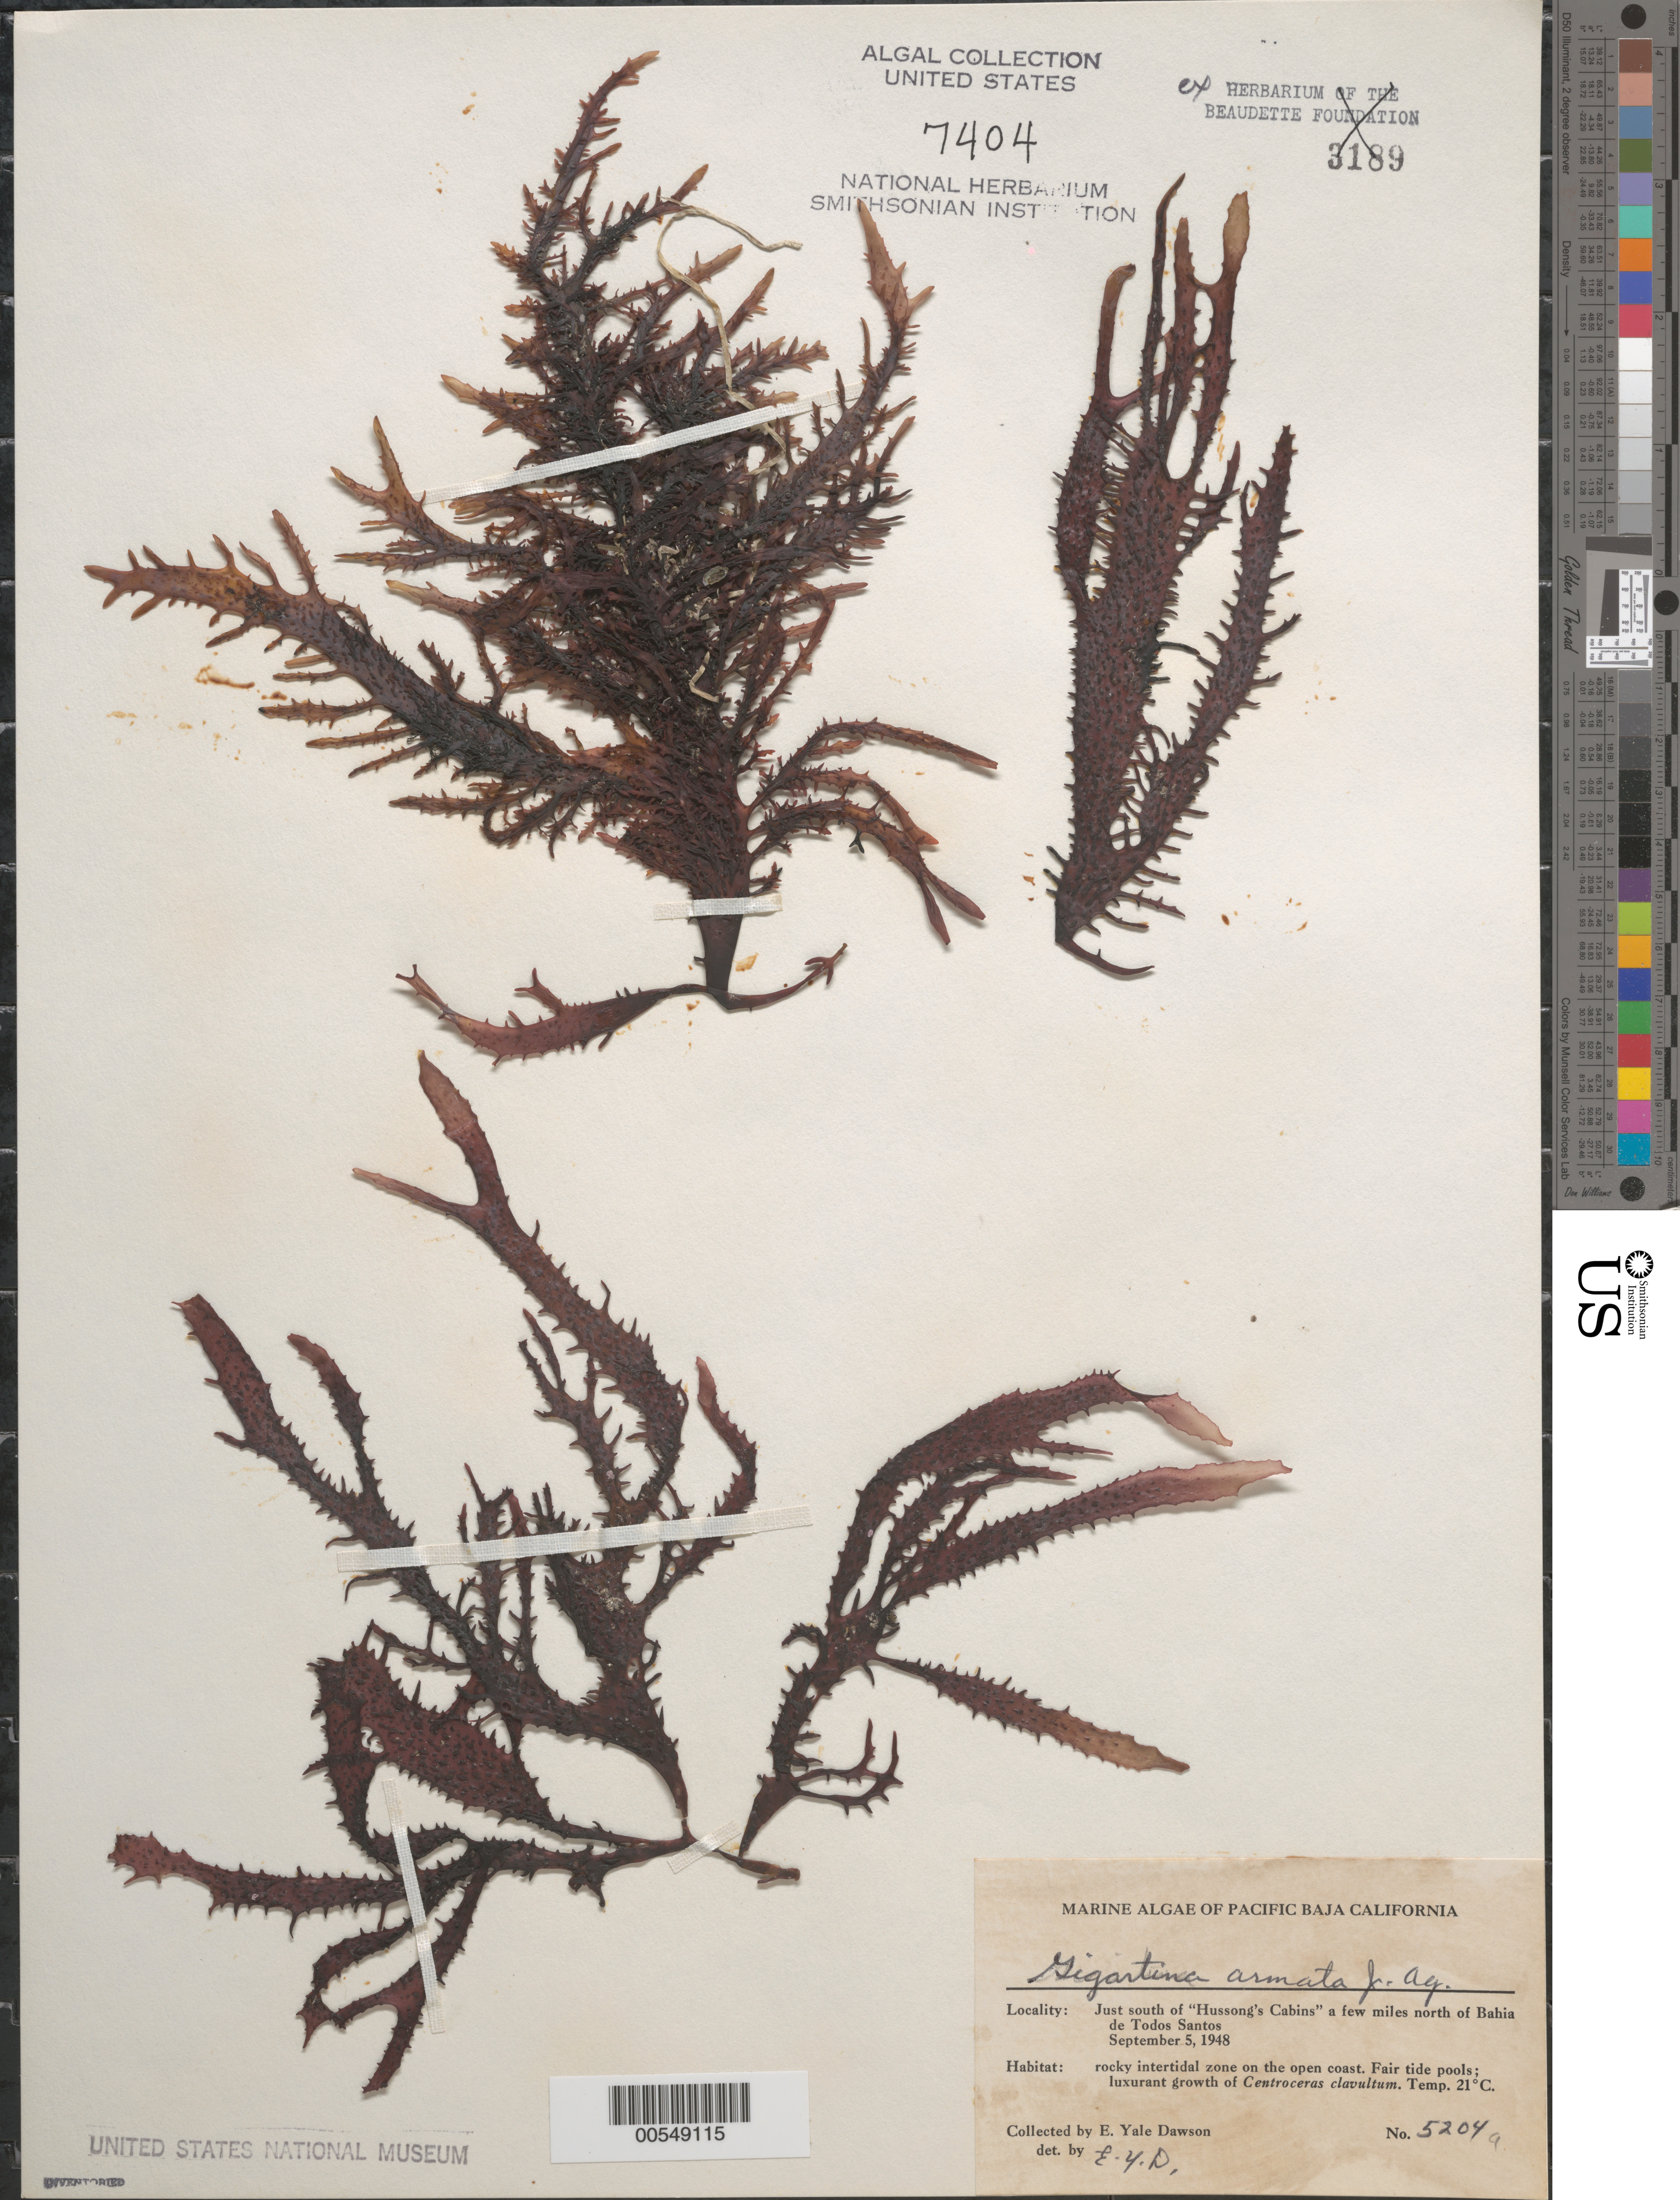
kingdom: Plantae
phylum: Rhodophyta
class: Florideophyceae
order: Gigartinales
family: Gigartinaceae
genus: Chondracanthus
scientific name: Chondracanthus spinosus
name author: (Kütz.) Guiry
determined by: Algae name updating Project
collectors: E. Y. Dawson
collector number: EYD 5204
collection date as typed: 05 Sep 1948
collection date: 1948-09-05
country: Mexico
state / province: Baja California Sur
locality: Just south of Hussong's Cabins, north of Bahia de Todos Santos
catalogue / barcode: US 7404